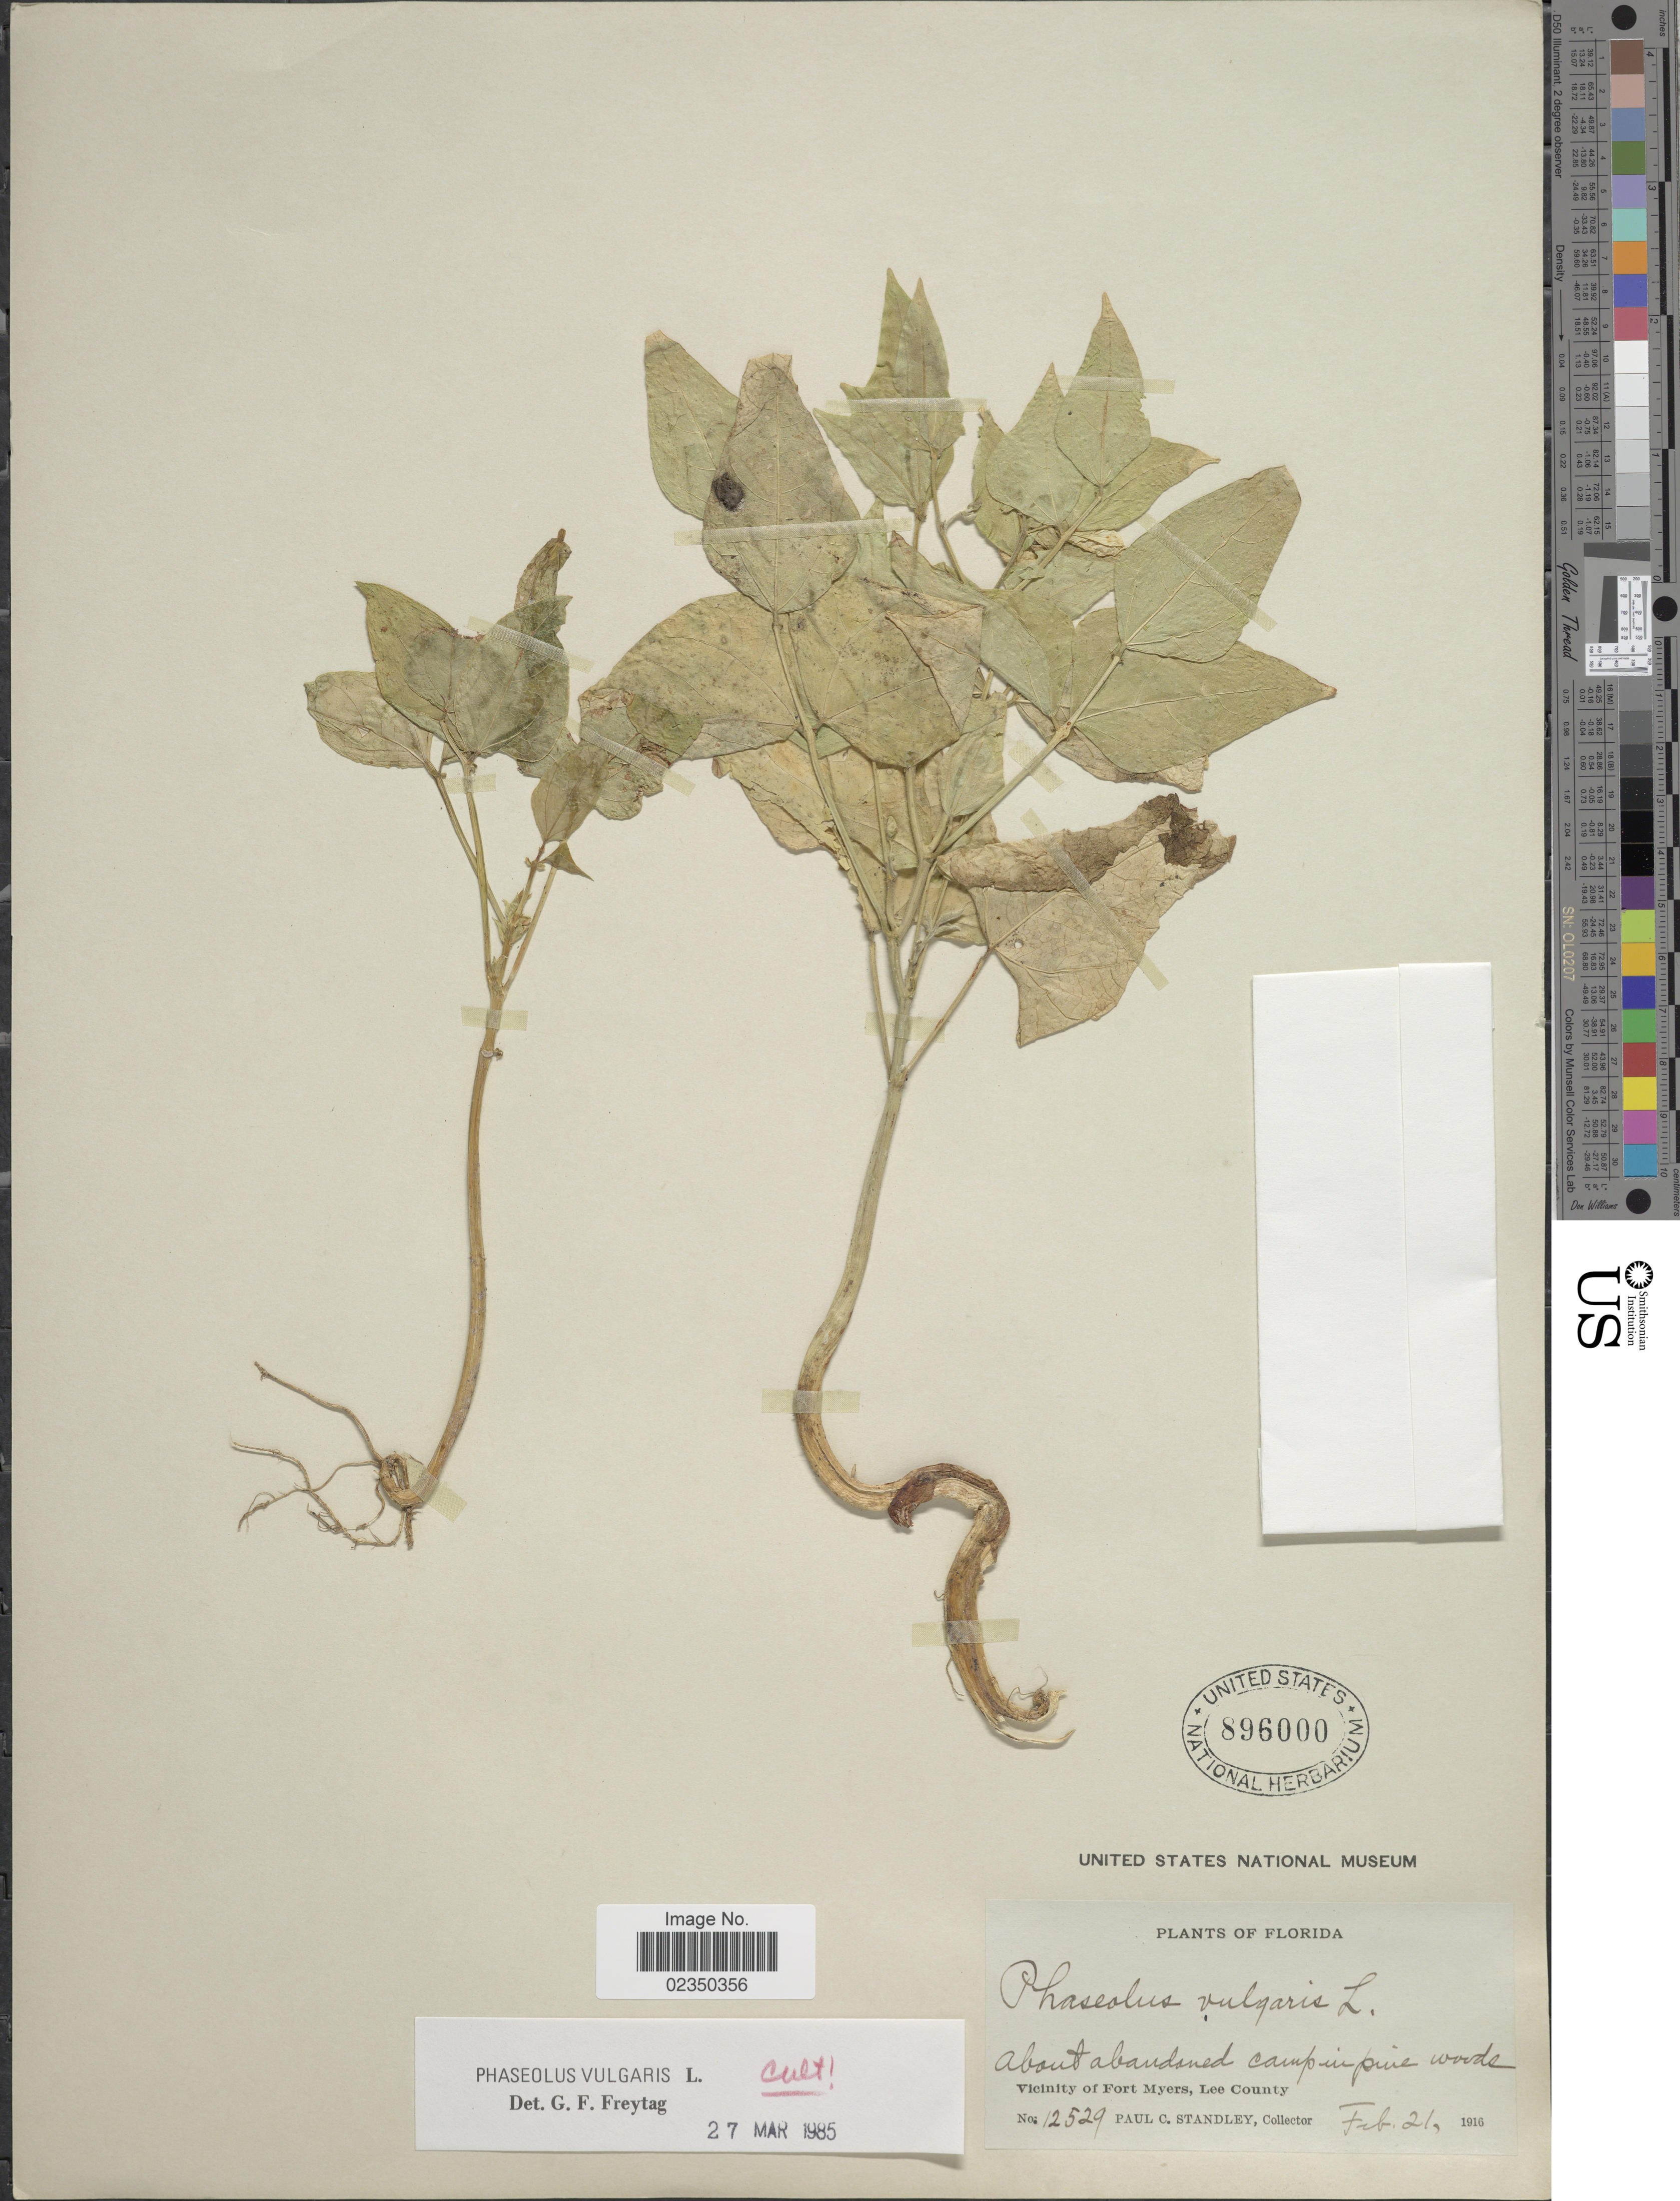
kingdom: Plantae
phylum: Tracheophyta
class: Magnoliopsida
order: Fabales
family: Fabaceae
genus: Phaseolus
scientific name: Phaseolus vulgaris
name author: L.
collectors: P. C. Standley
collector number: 12529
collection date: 1916-02-21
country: United States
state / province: Florida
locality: About abandoned camp in pine woods, Vicinity of Fort Myers, Lee County.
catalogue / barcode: US 896000